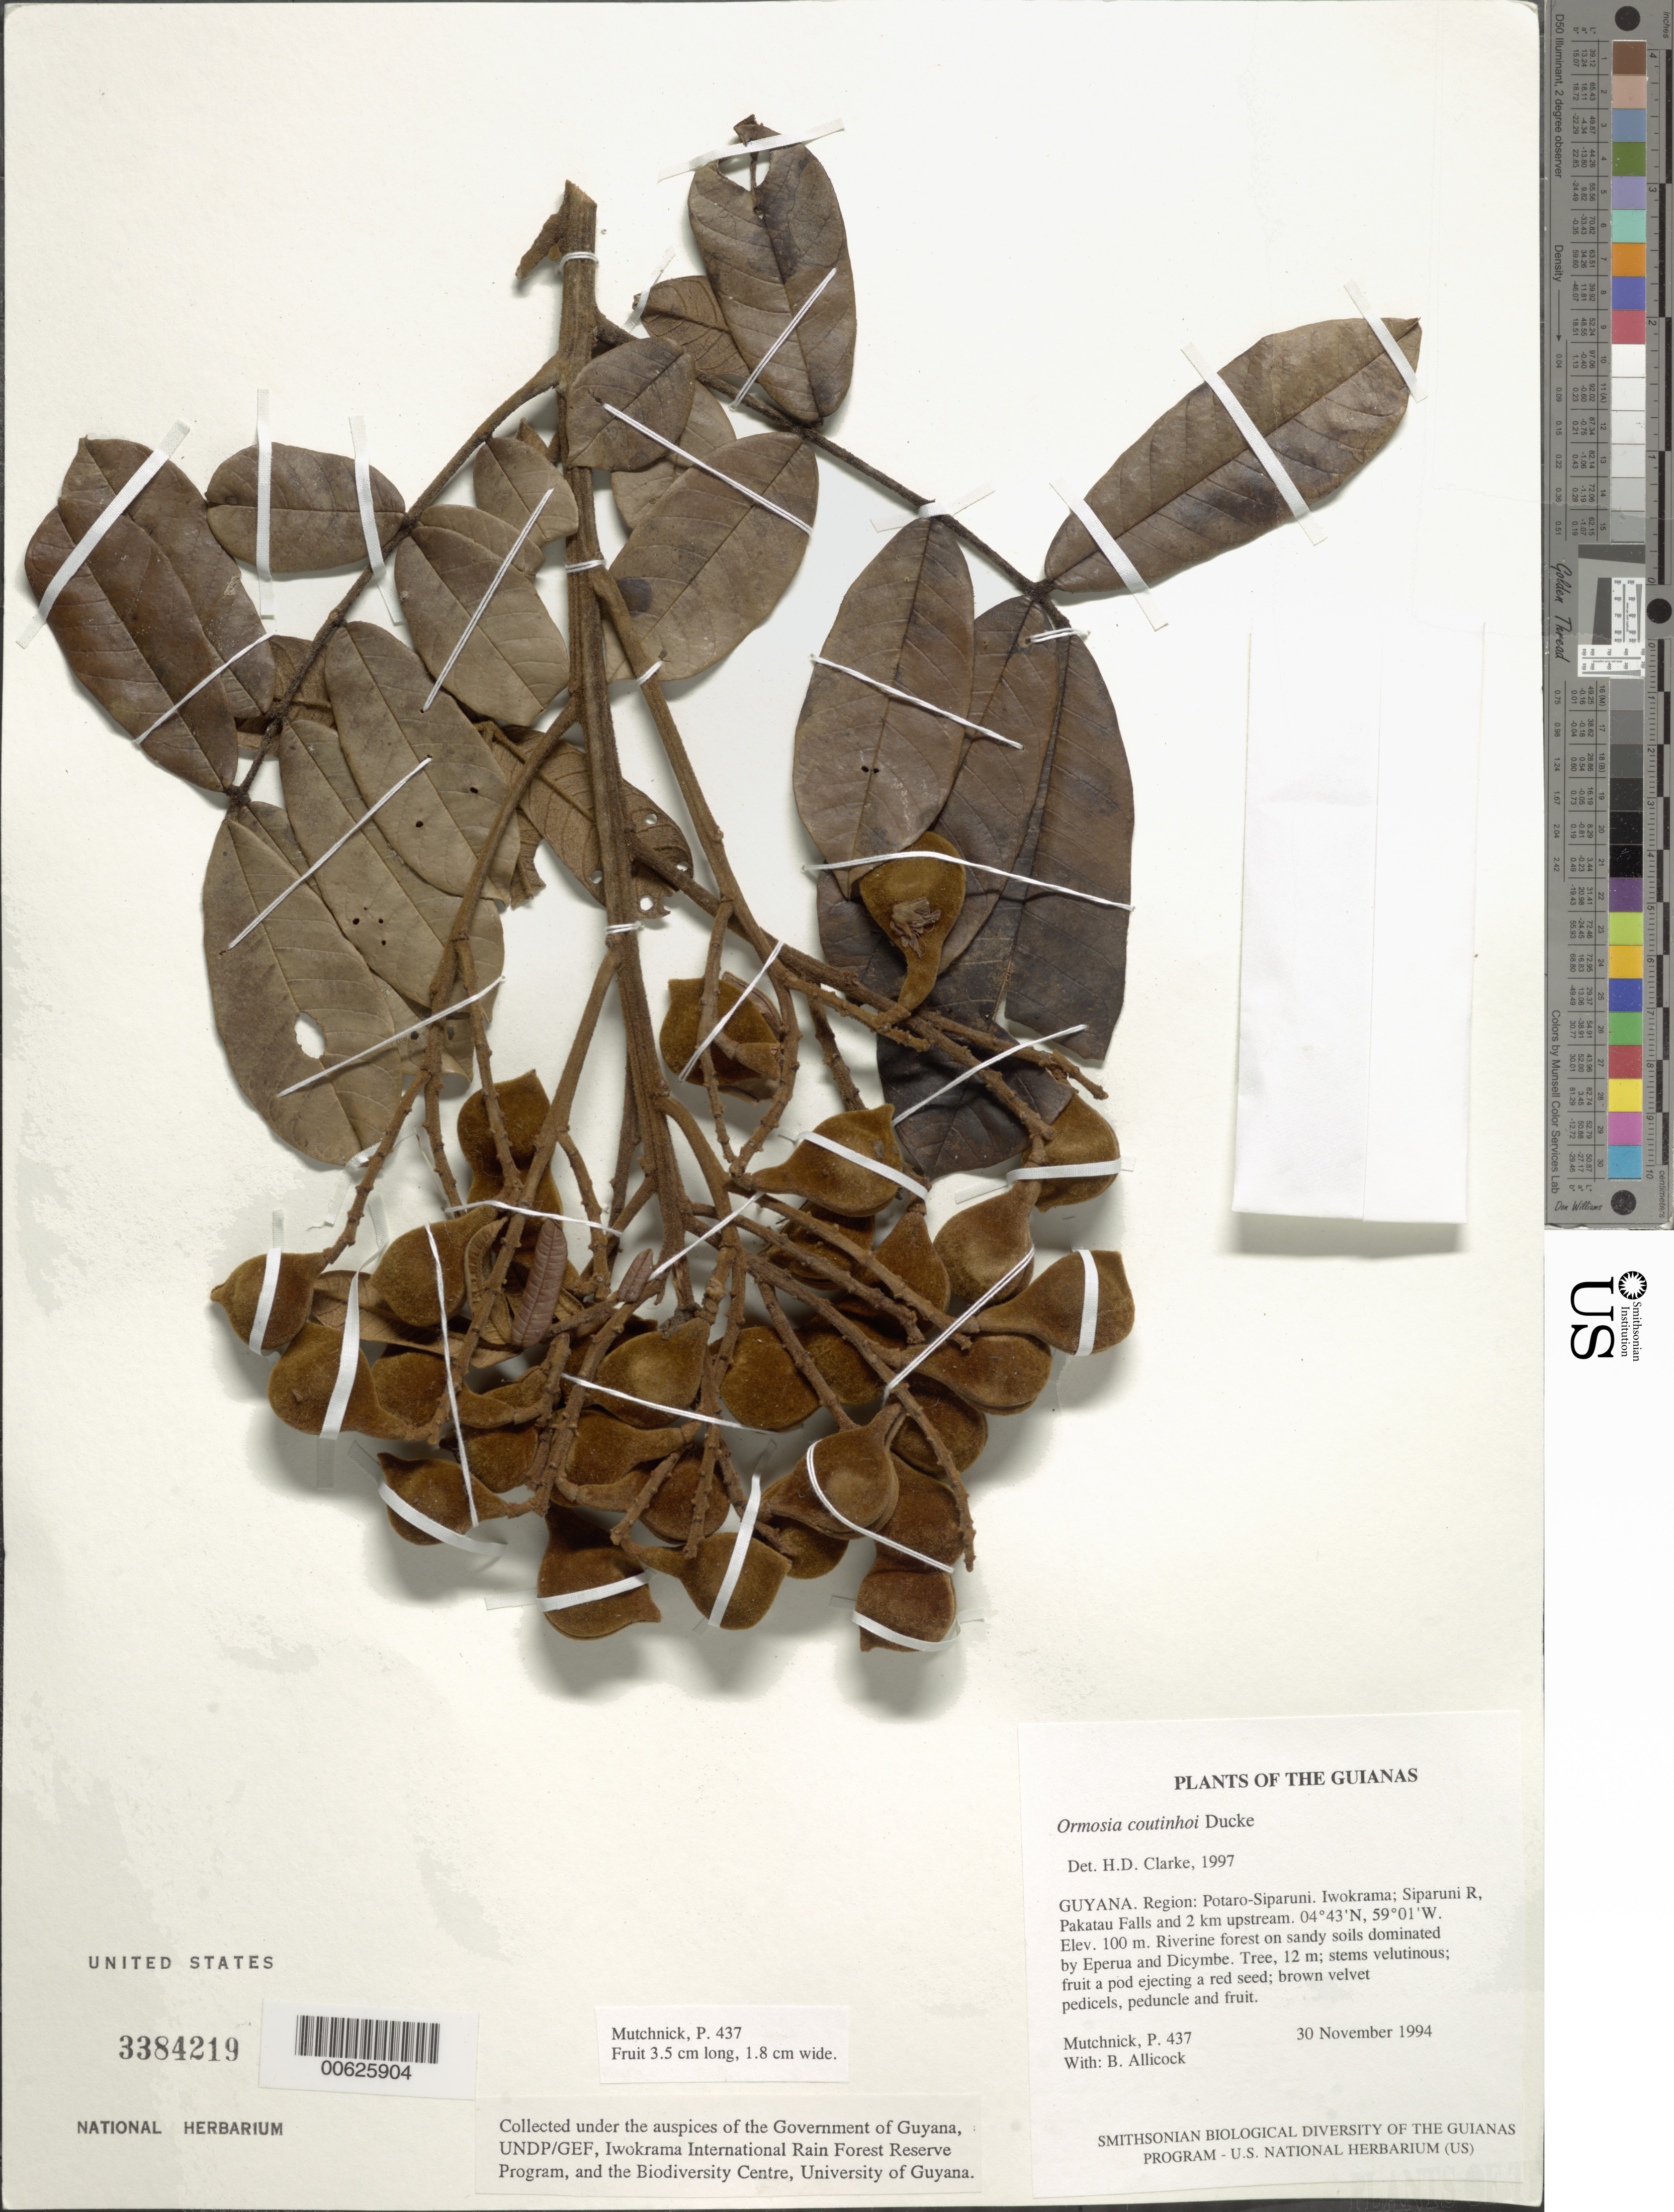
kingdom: Plantae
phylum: Tracheophyta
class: Magnoliopsida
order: Fabales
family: Fabaceae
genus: Ormosia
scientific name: Ormosia coutinhoi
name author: Ducke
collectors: P. Mutchnick & B. Allicock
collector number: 437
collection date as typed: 30 November 1994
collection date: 1994-11-30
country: Guyana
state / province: Potaro-Siparuni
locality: Iwokrama; Siparuni R, Pakatau Falls and 2 km upstream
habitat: Riverine forest on sandy soils dominated by Eperua and Dicymbe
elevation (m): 100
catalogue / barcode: US 3384219